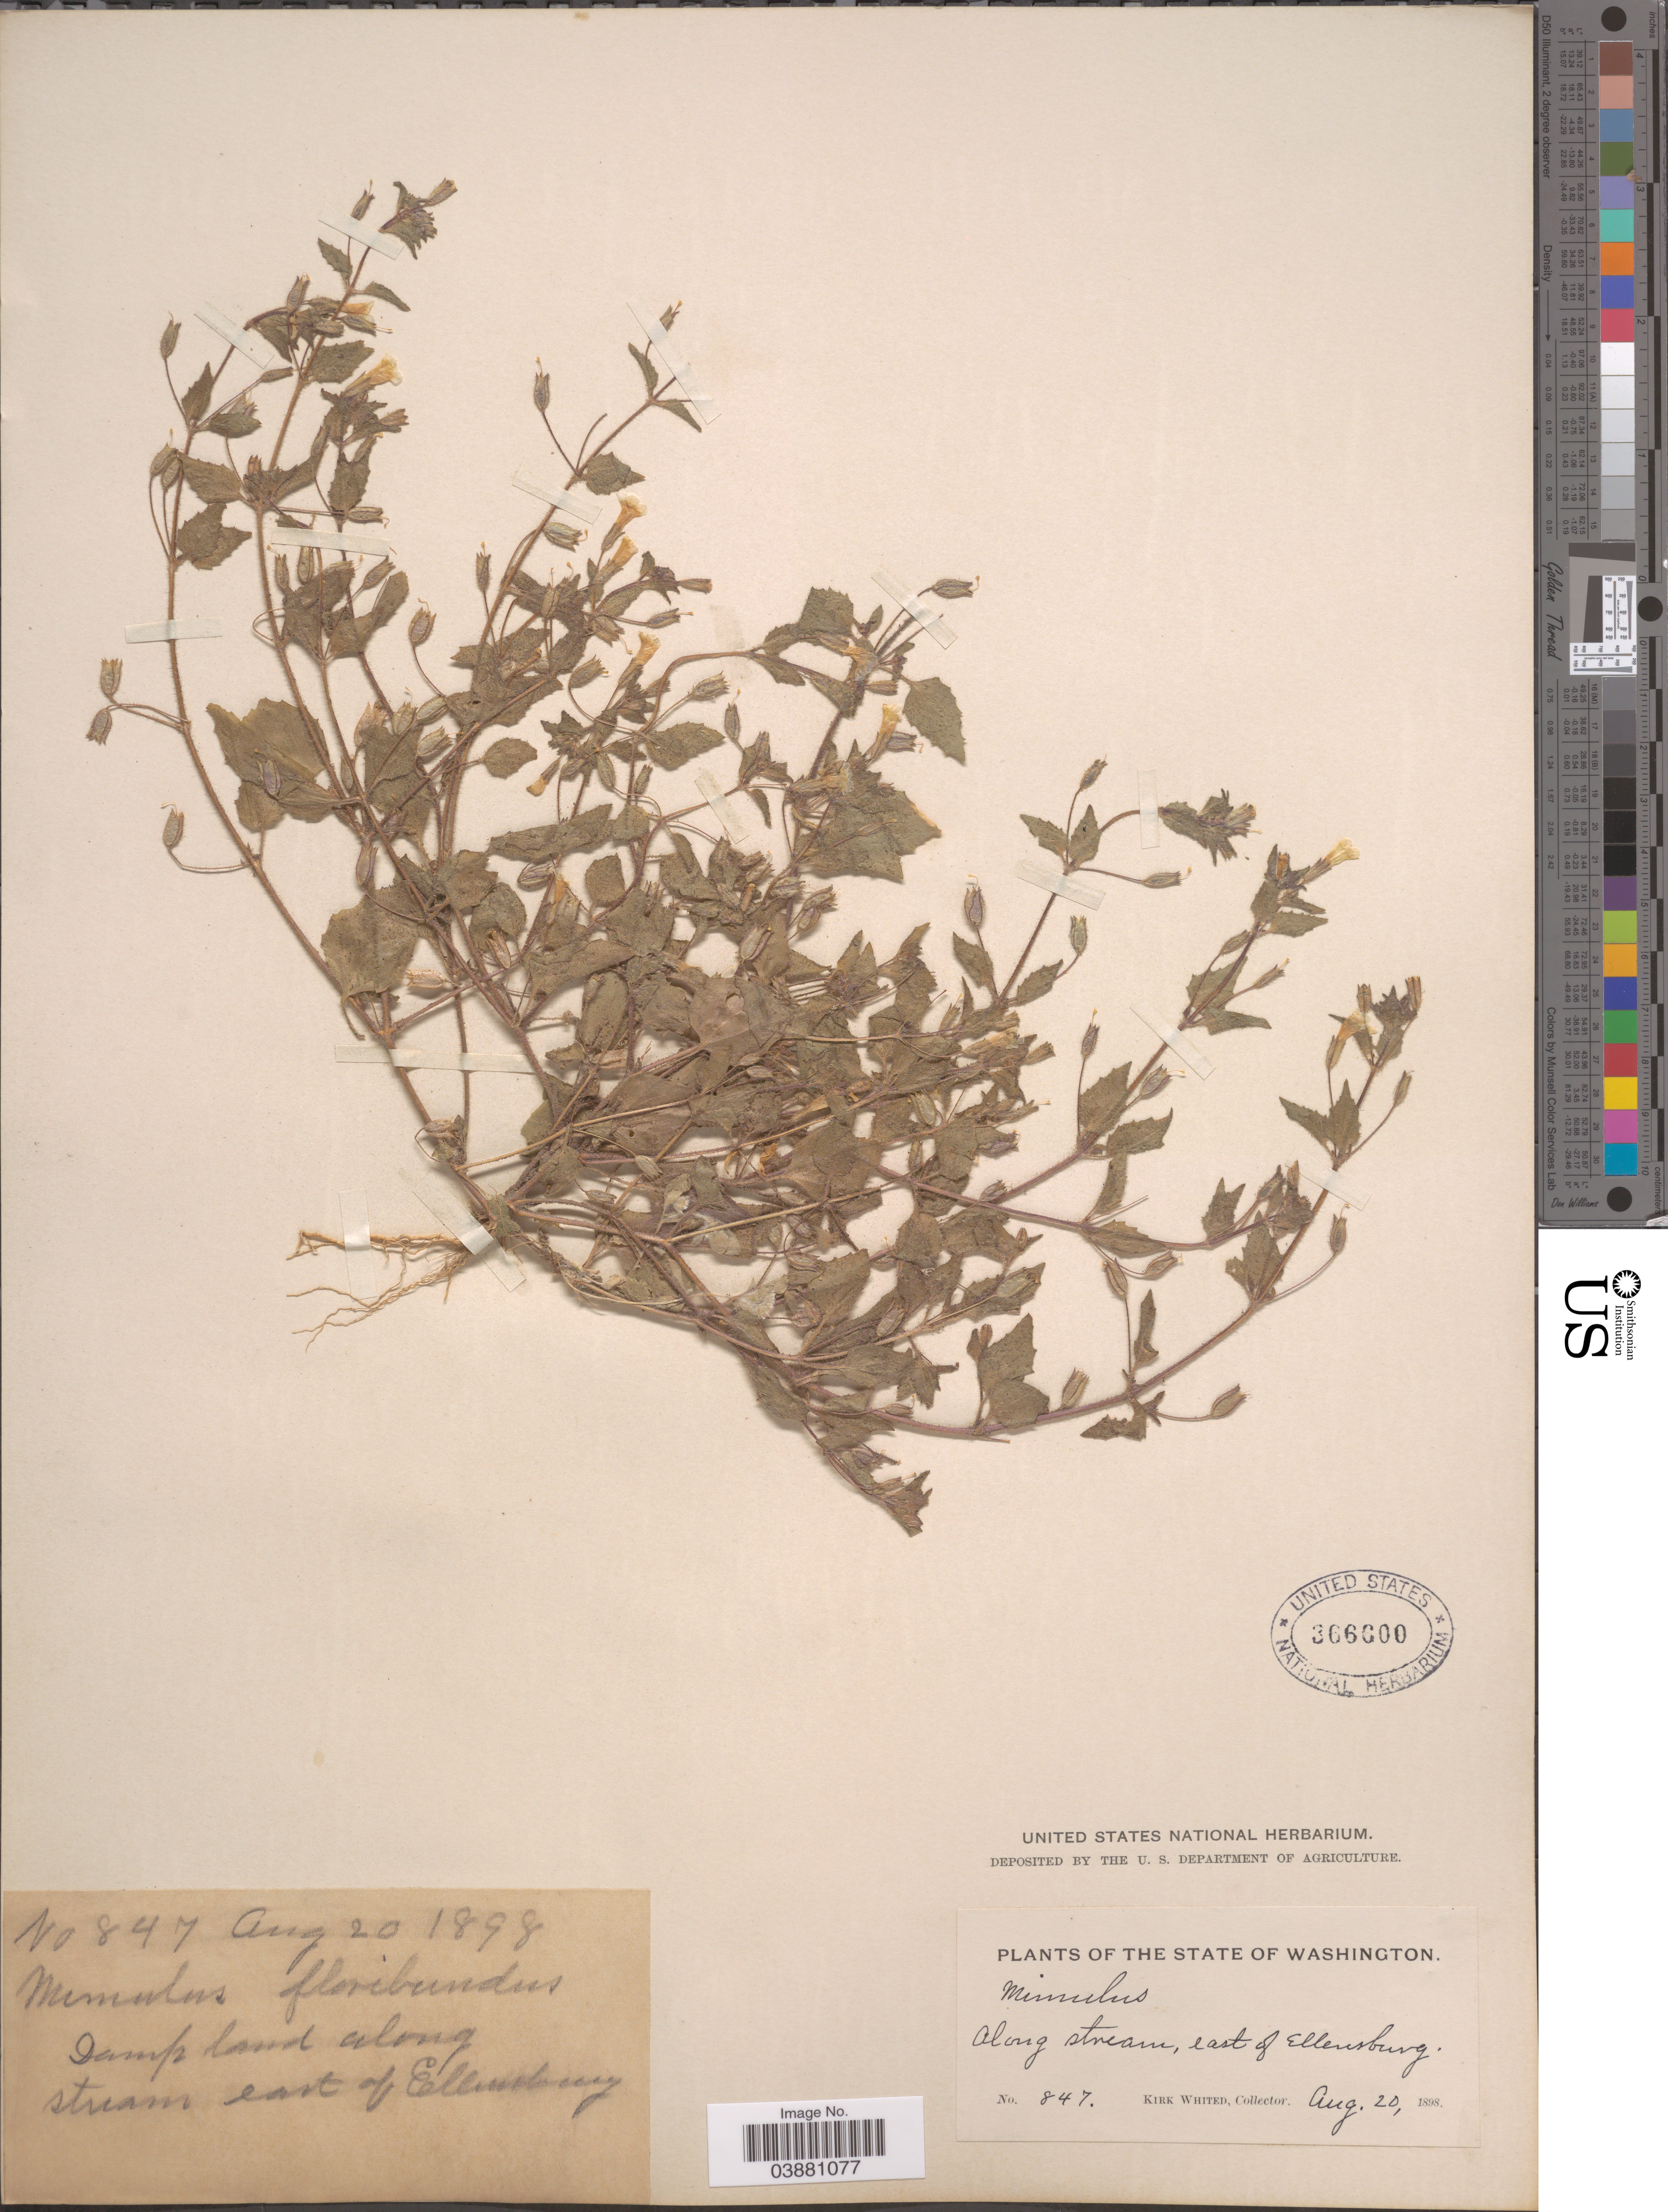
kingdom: Plantae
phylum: Tracheophyta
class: Magnoliopsida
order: Lamiales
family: Phrymaceae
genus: Mimulus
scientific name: Mimulus floribundus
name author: Douglas ex Lindl.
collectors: K. Whited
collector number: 847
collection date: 1898-08-20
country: United States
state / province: Washington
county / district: Kittitas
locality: Along stream east of Ellensburg.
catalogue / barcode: US 366600